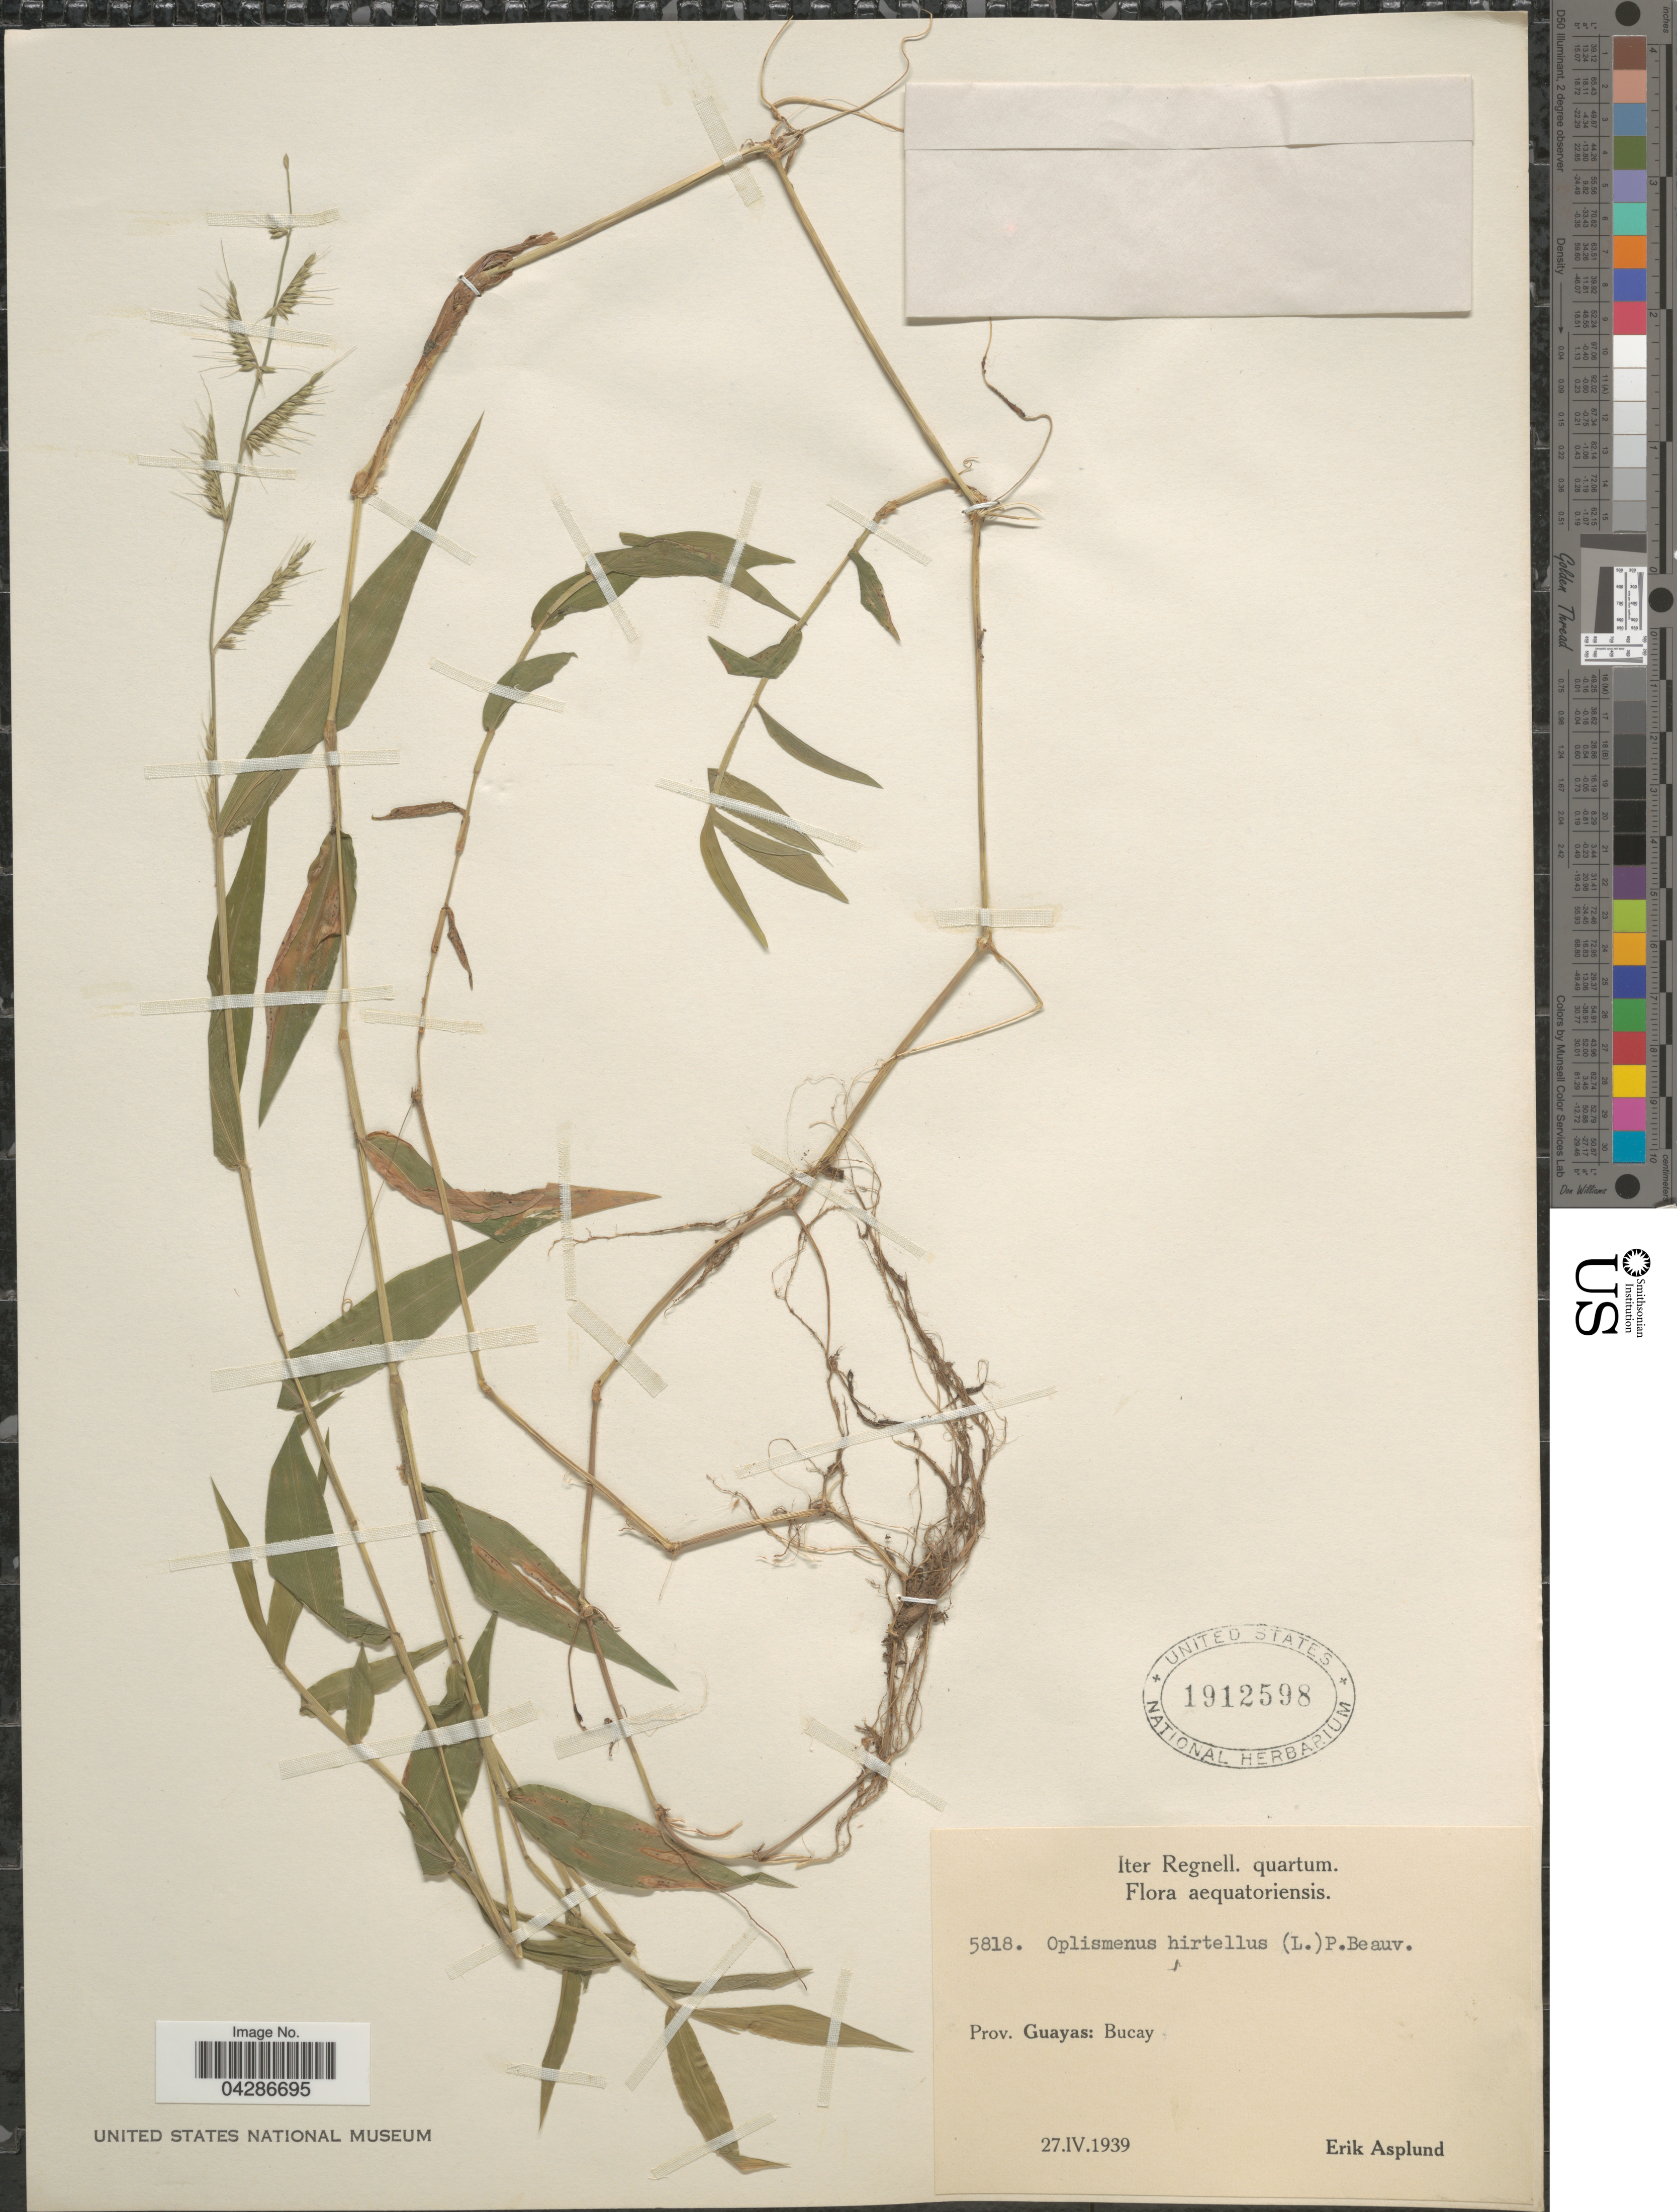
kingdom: Plantae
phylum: Tracheophyta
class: Liliopsida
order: Poales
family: Poaceae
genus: Oplismenus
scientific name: Oplismenus hirtellus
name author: (L.) P. Beauv.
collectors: E. Asplund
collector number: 5818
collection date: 1939-04-27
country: Ecuador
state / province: Guayas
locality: Iter Regnell. quartum. Bucay.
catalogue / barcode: US 1912598